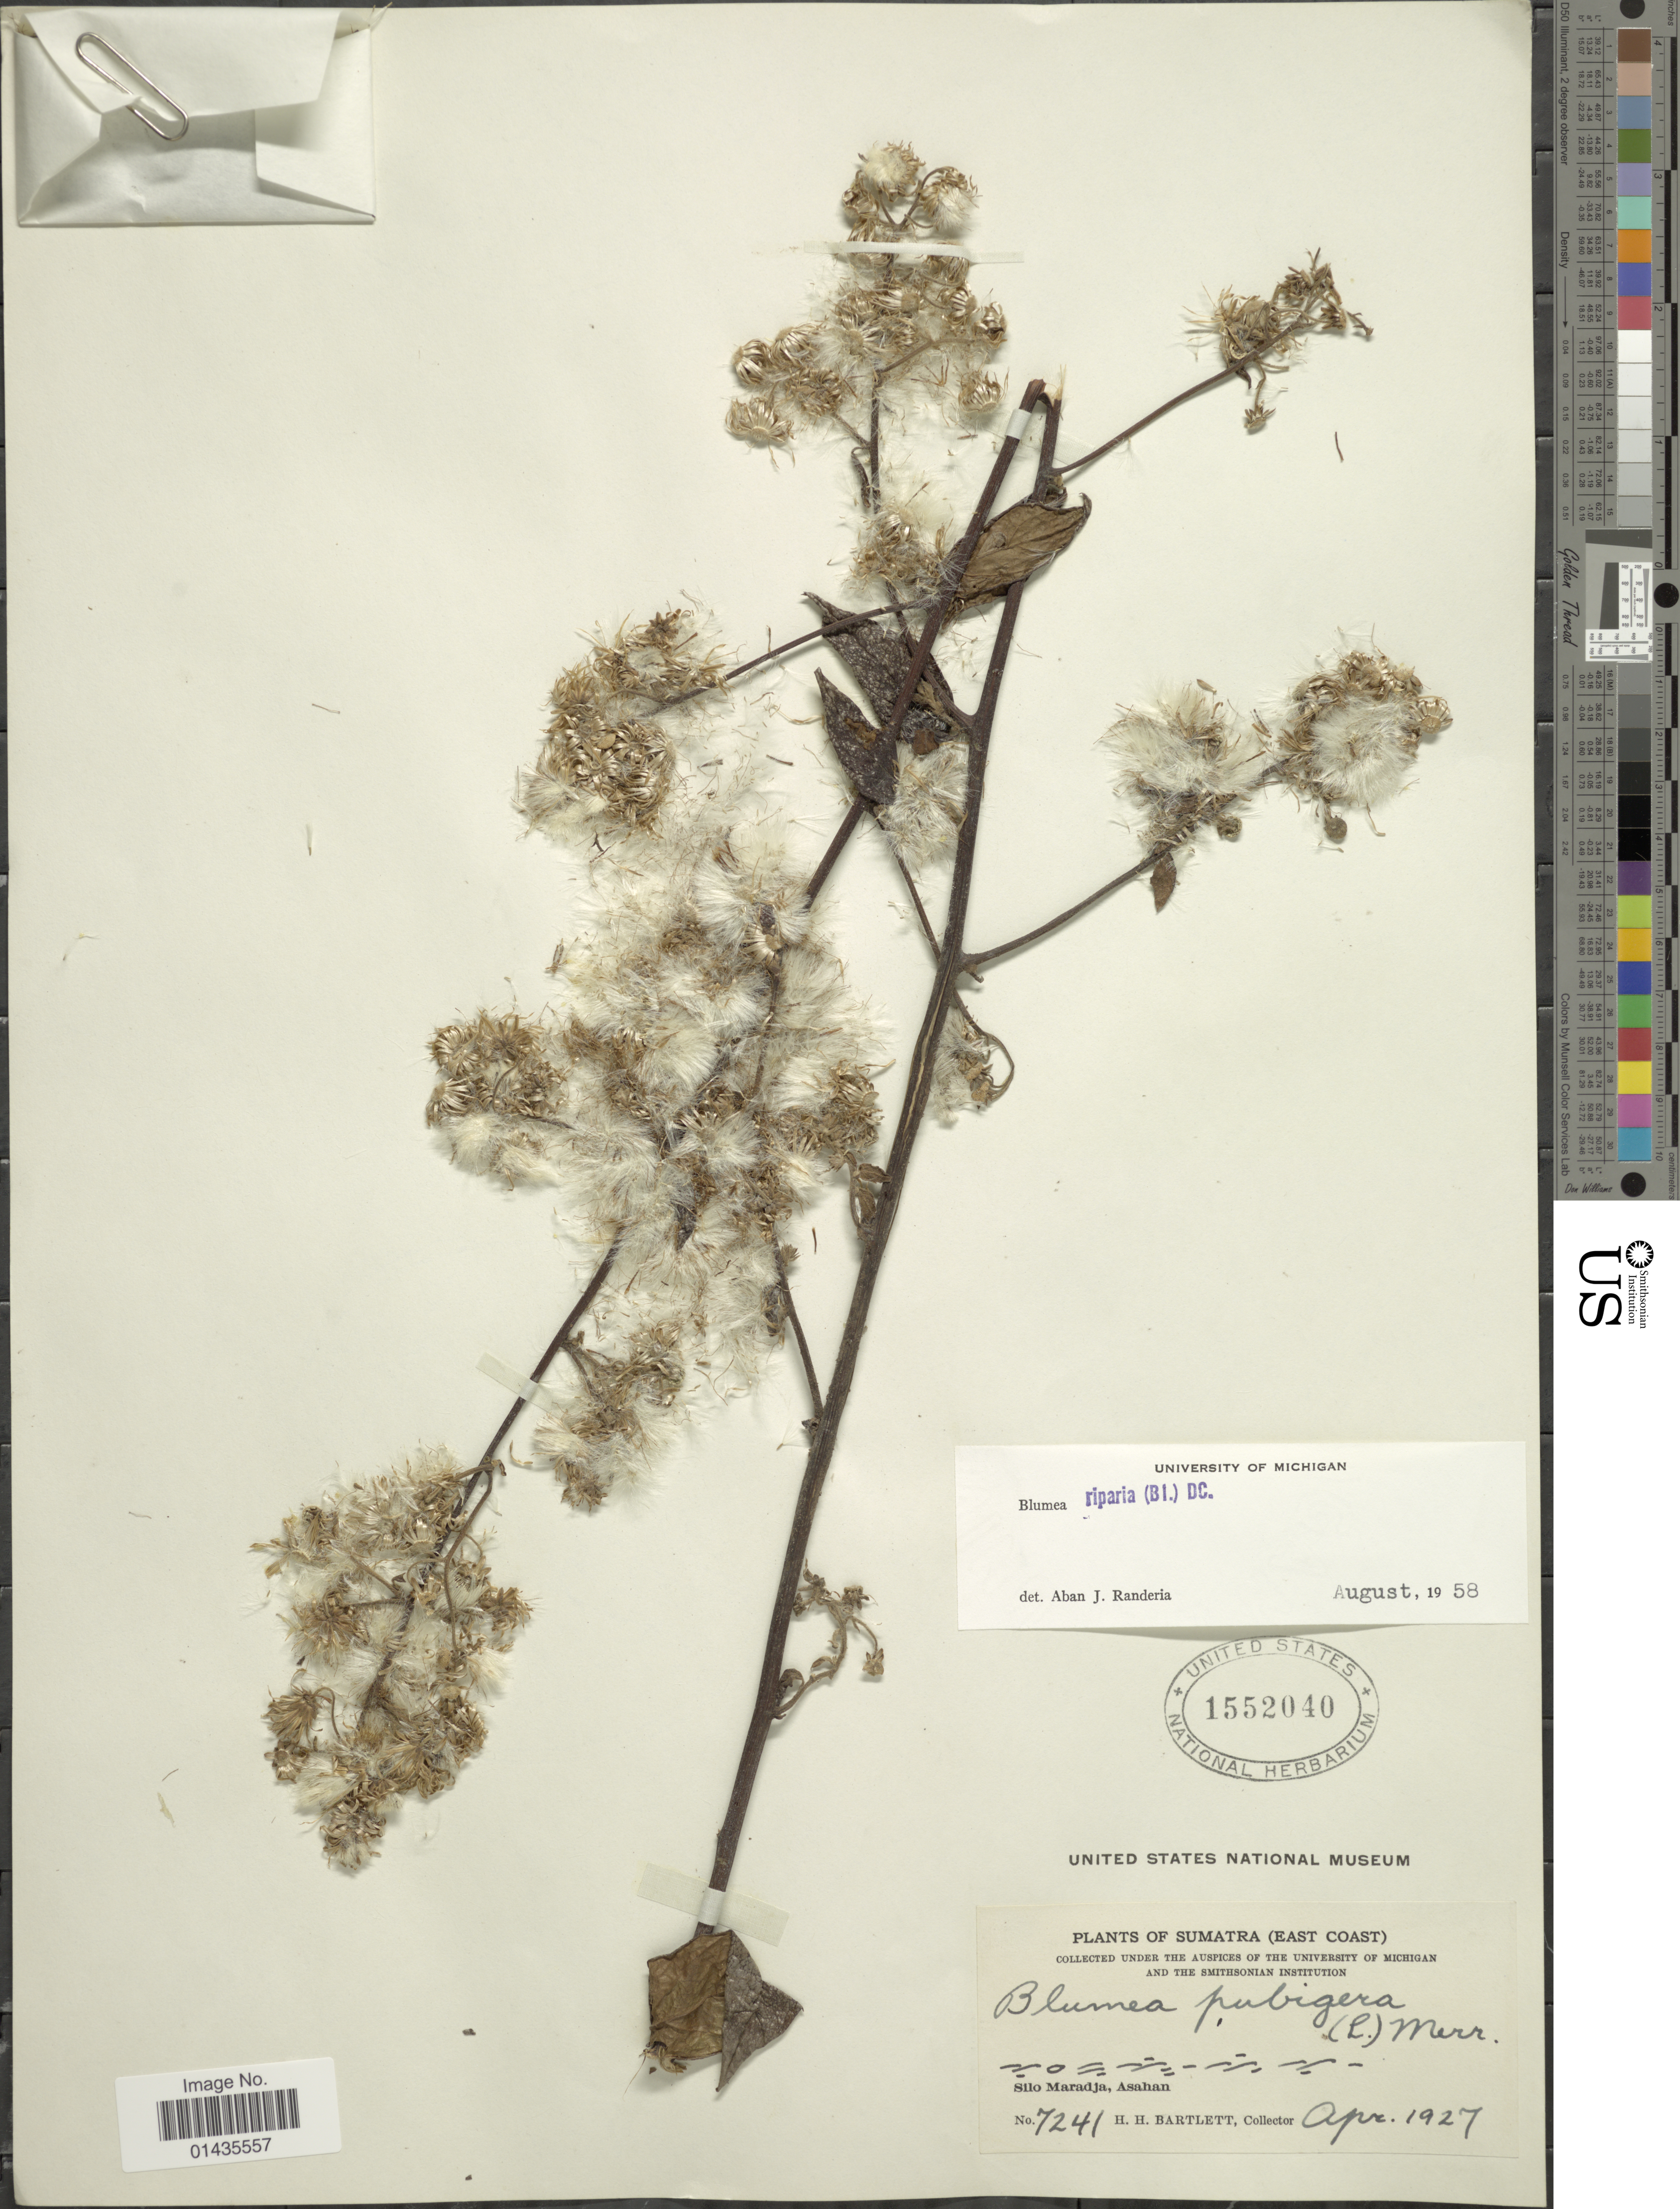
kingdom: Plantae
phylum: Tracheophyta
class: Magnoliopsida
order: Asterales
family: Asteraceae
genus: Blumea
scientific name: Blumea riparia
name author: (Blume) DC.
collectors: H. H. Bartlett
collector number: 7241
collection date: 1927-04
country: Indonesia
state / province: Sumatra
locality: East Coast, Silo Maradja, Asahan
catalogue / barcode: US 1552040